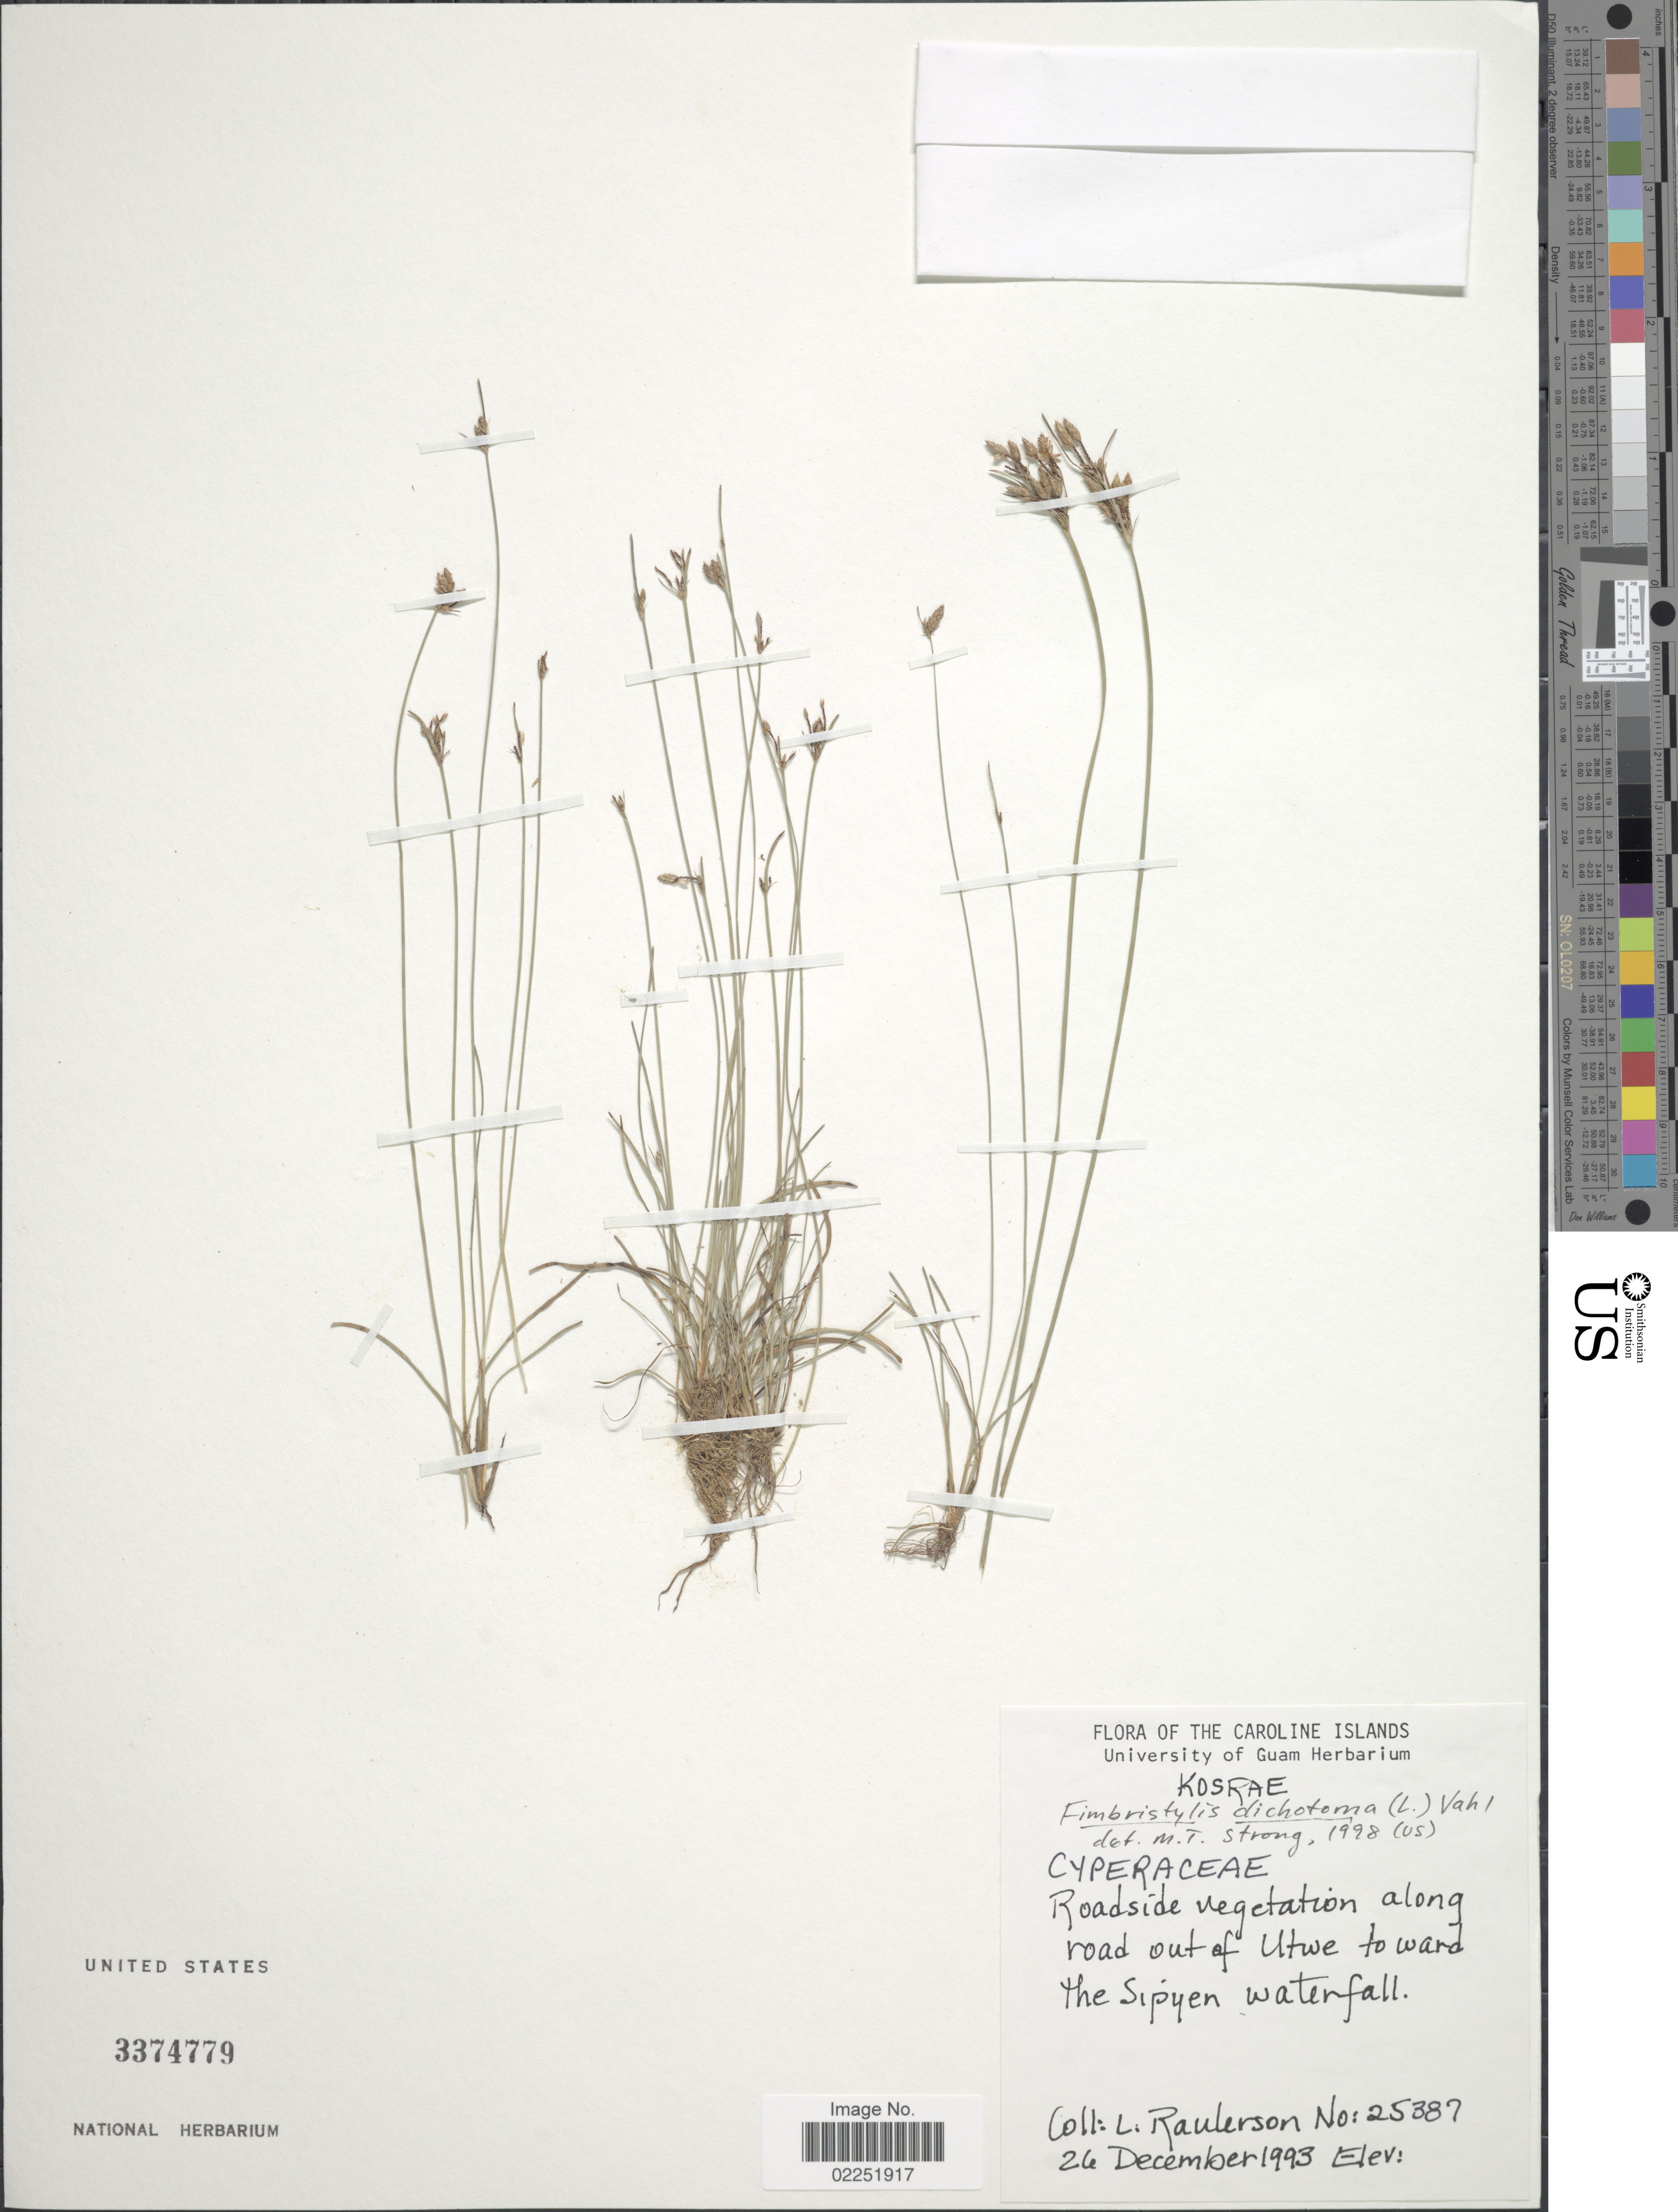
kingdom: Plantae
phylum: Tracheophyta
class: Liliopsida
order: Poales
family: Cyperaceae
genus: Fimbristylis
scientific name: Fimbristylis dichotoma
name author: (L.) Vahl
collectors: L. Raulerson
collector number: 25387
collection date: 1993-12-26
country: Micronesia, Federated States of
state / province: Kosrae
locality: The Caroline Islands, Roadside vegetation along road out of Utwe toward the Sipyen waterfall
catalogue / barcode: US 3374779